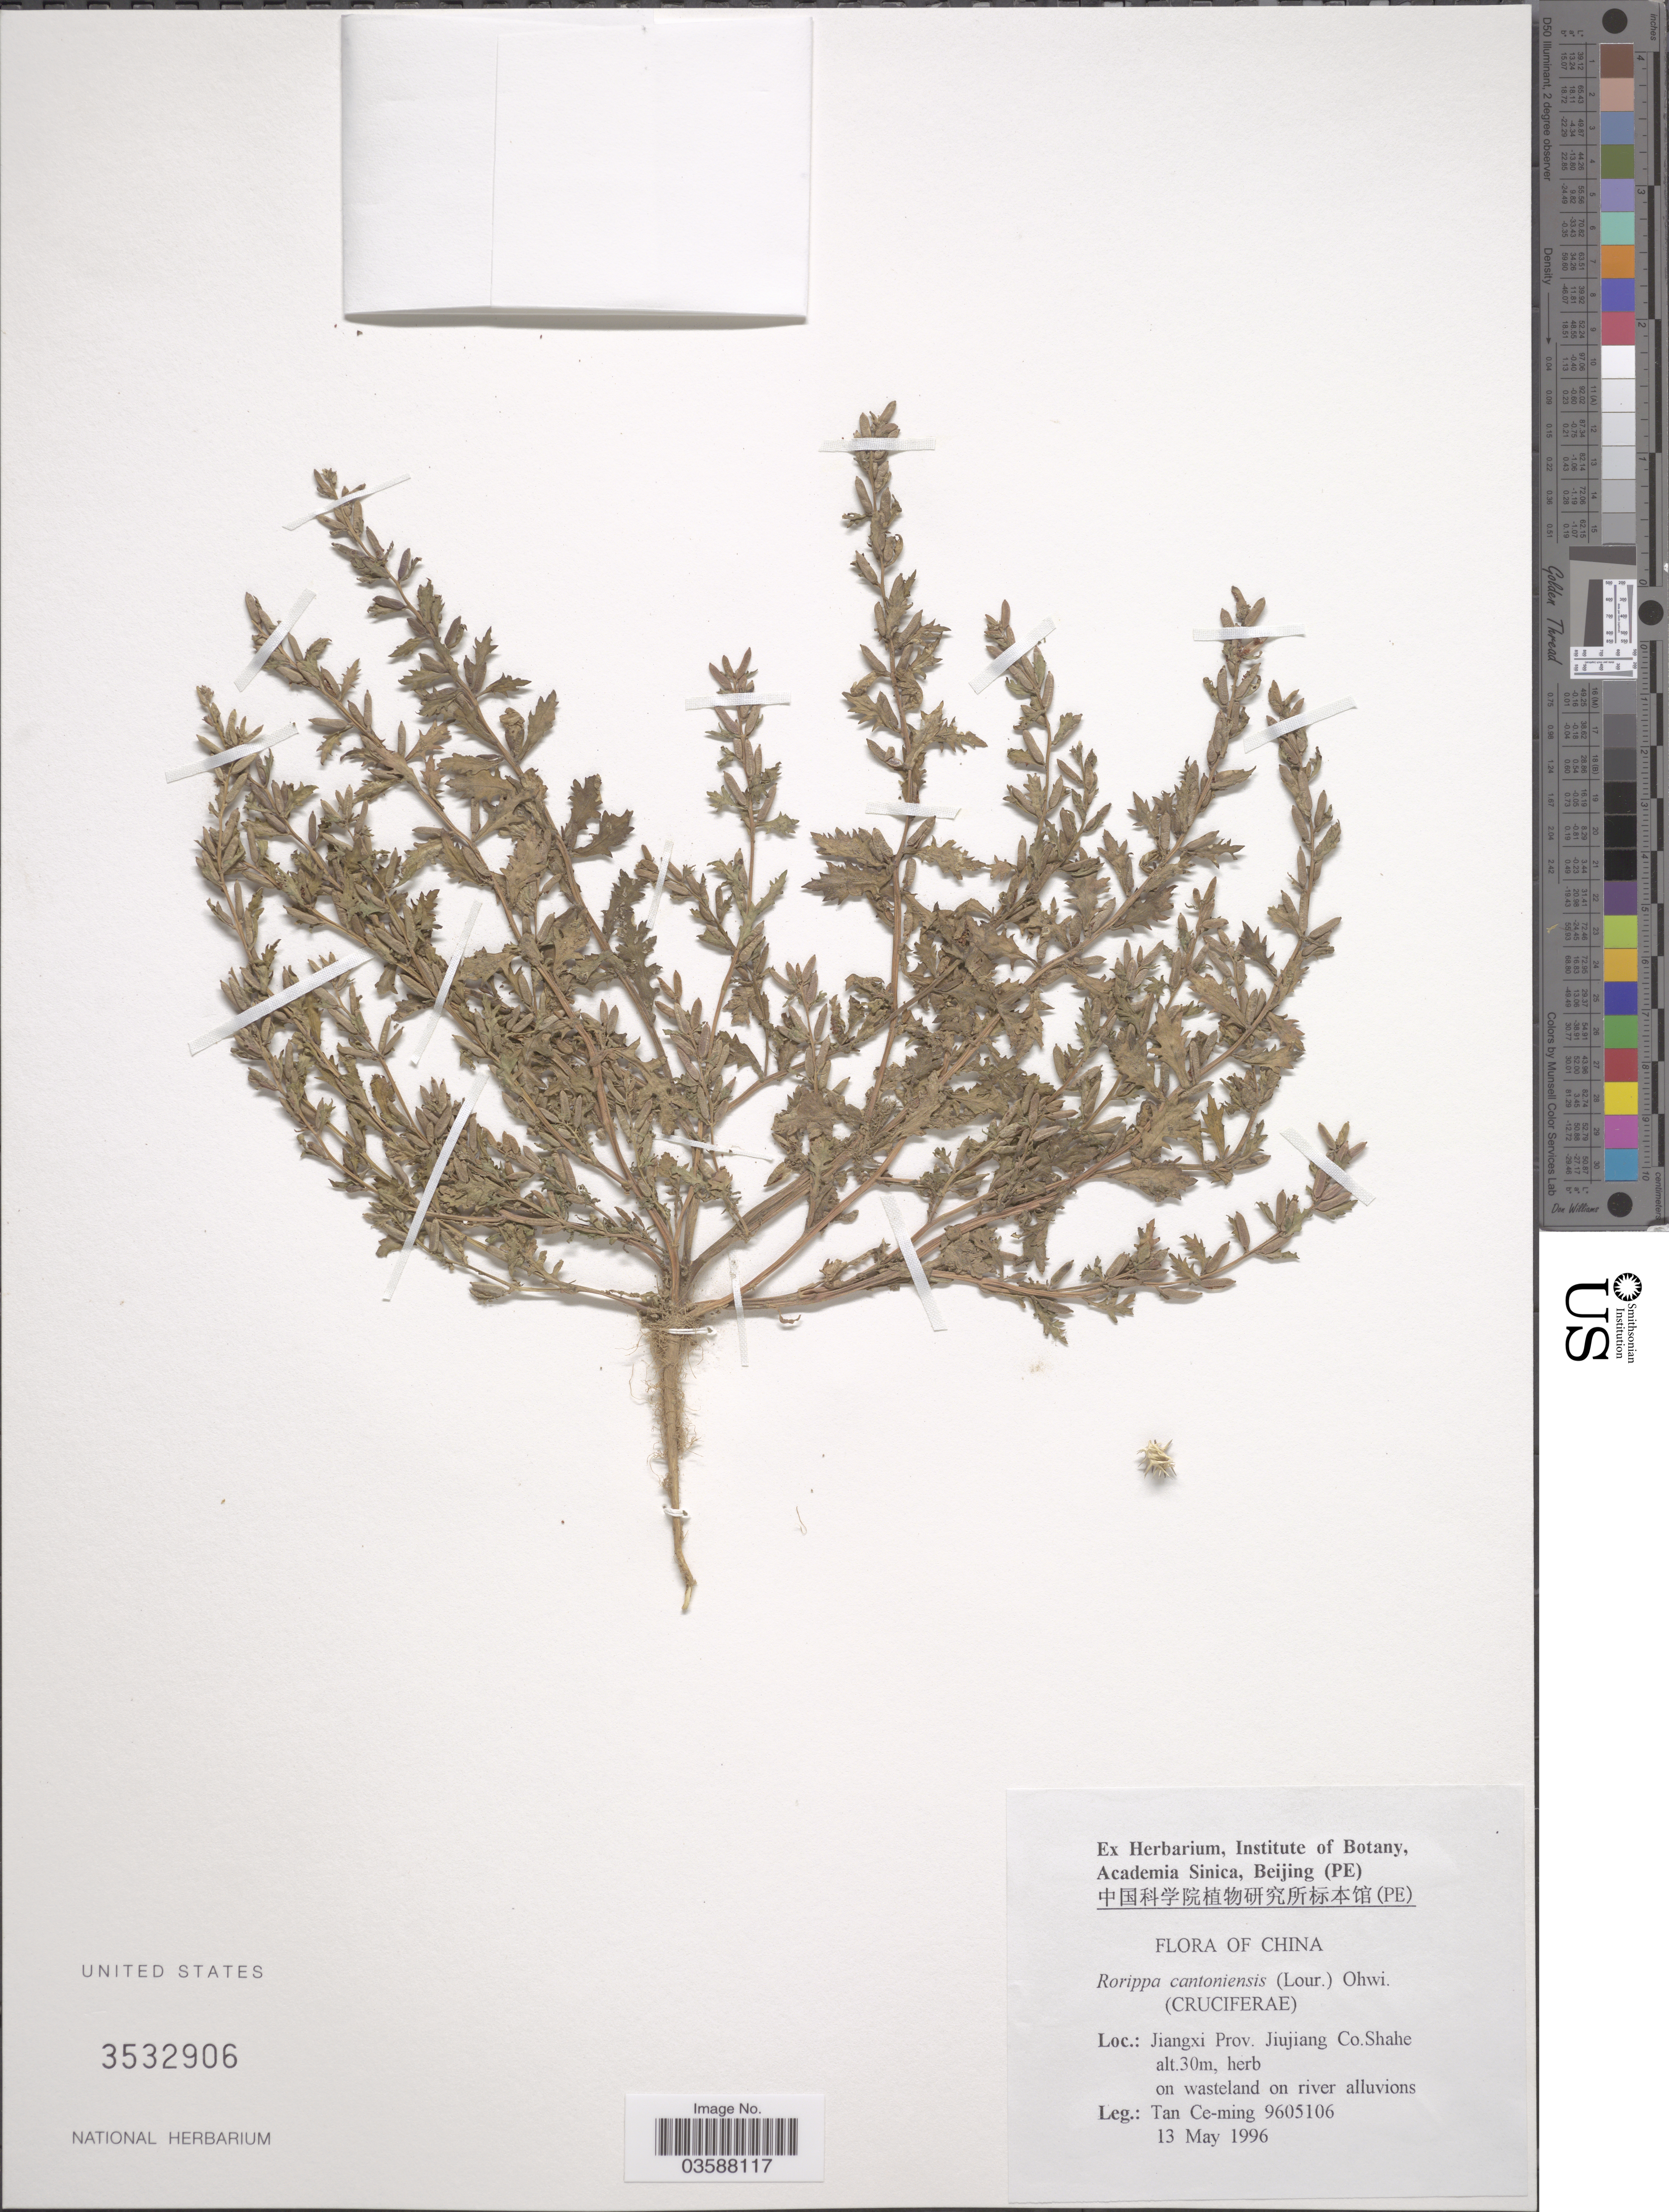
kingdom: Plantae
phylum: Tracheophyta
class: Magnoliopsida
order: Brassicales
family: Brassicaceae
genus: Rorippa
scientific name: Rorippa cantoniensis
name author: (Lour.) Ohwi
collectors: Tan Ce-Ming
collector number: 9605106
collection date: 1996-05-13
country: China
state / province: Jiangxi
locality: Jiujiang Co. Shahe.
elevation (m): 30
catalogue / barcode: US 3532906